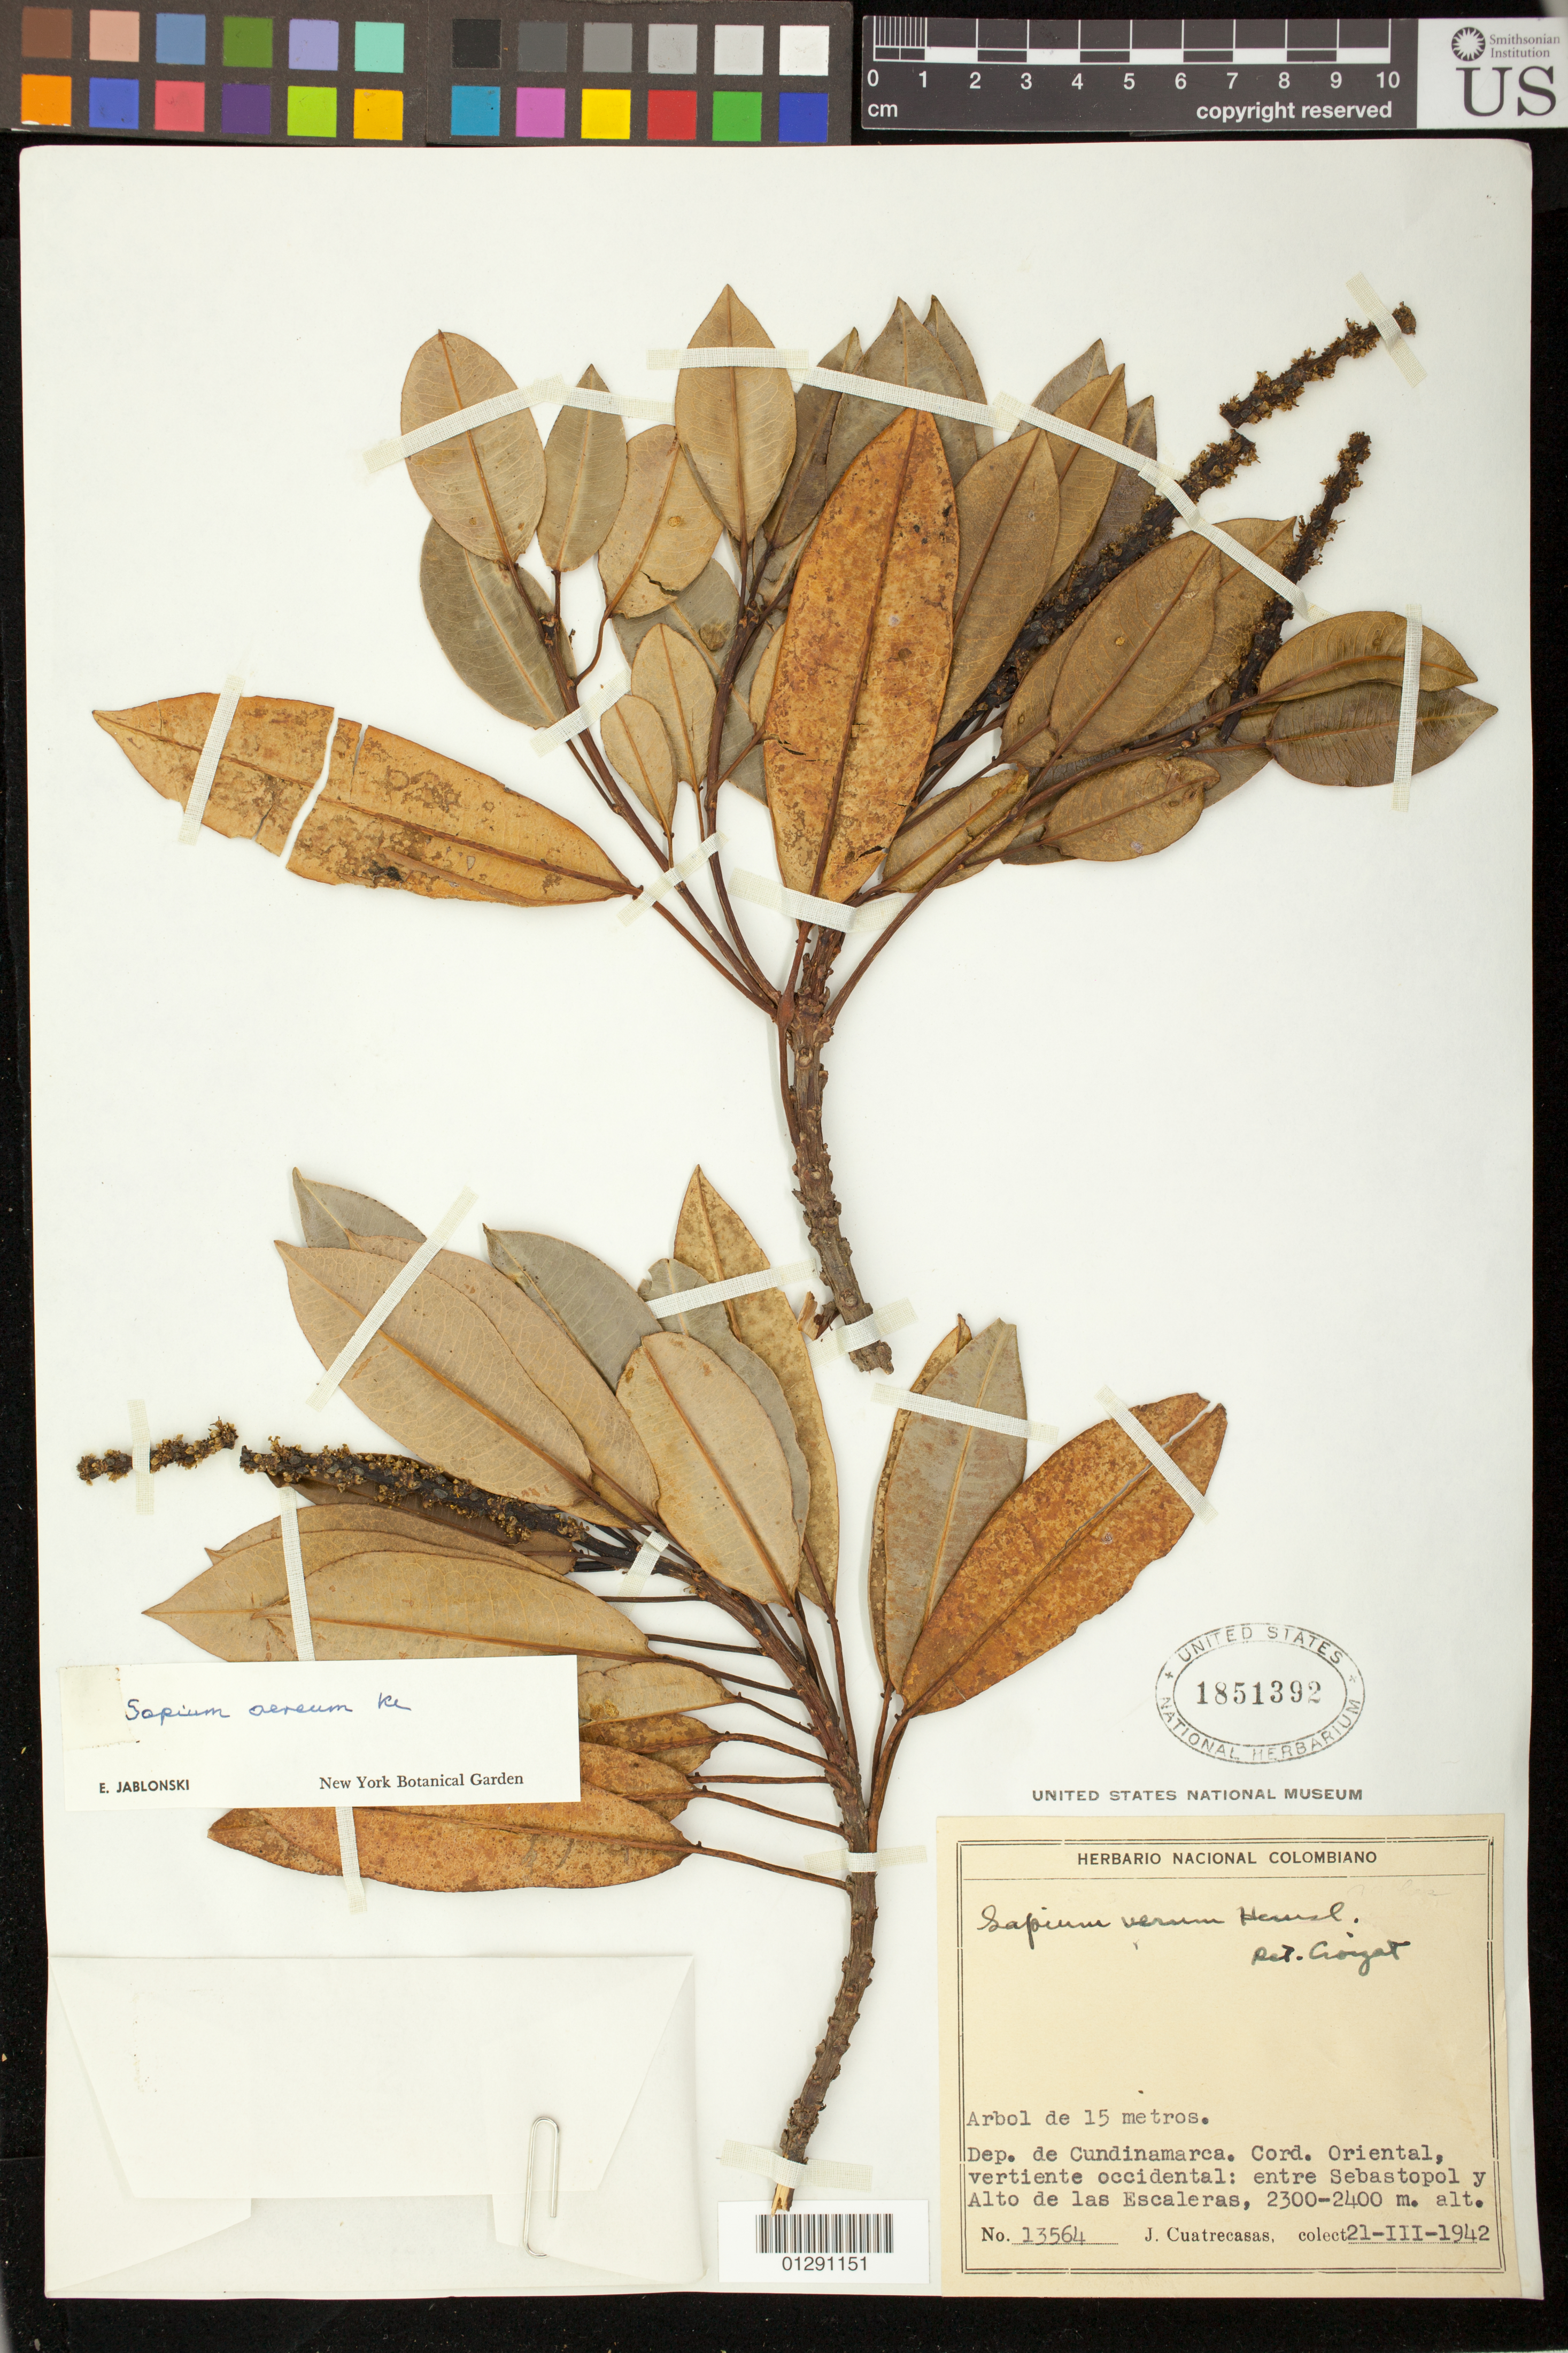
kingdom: Plantae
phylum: Tracheophyta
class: Magnoliopsida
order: Malpighiales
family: Euphorbiaceae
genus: Sapium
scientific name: Sapium aereum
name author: Klotzsch ex Müll. Arg.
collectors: J. Cuatrecasas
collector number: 13564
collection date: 1942-03-21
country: Colombia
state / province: Cundinamarca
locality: Cord. Oriental, vertiente occidental: entre Sebastopol y Alto de las Escaleras.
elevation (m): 2300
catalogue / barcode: US 1851392